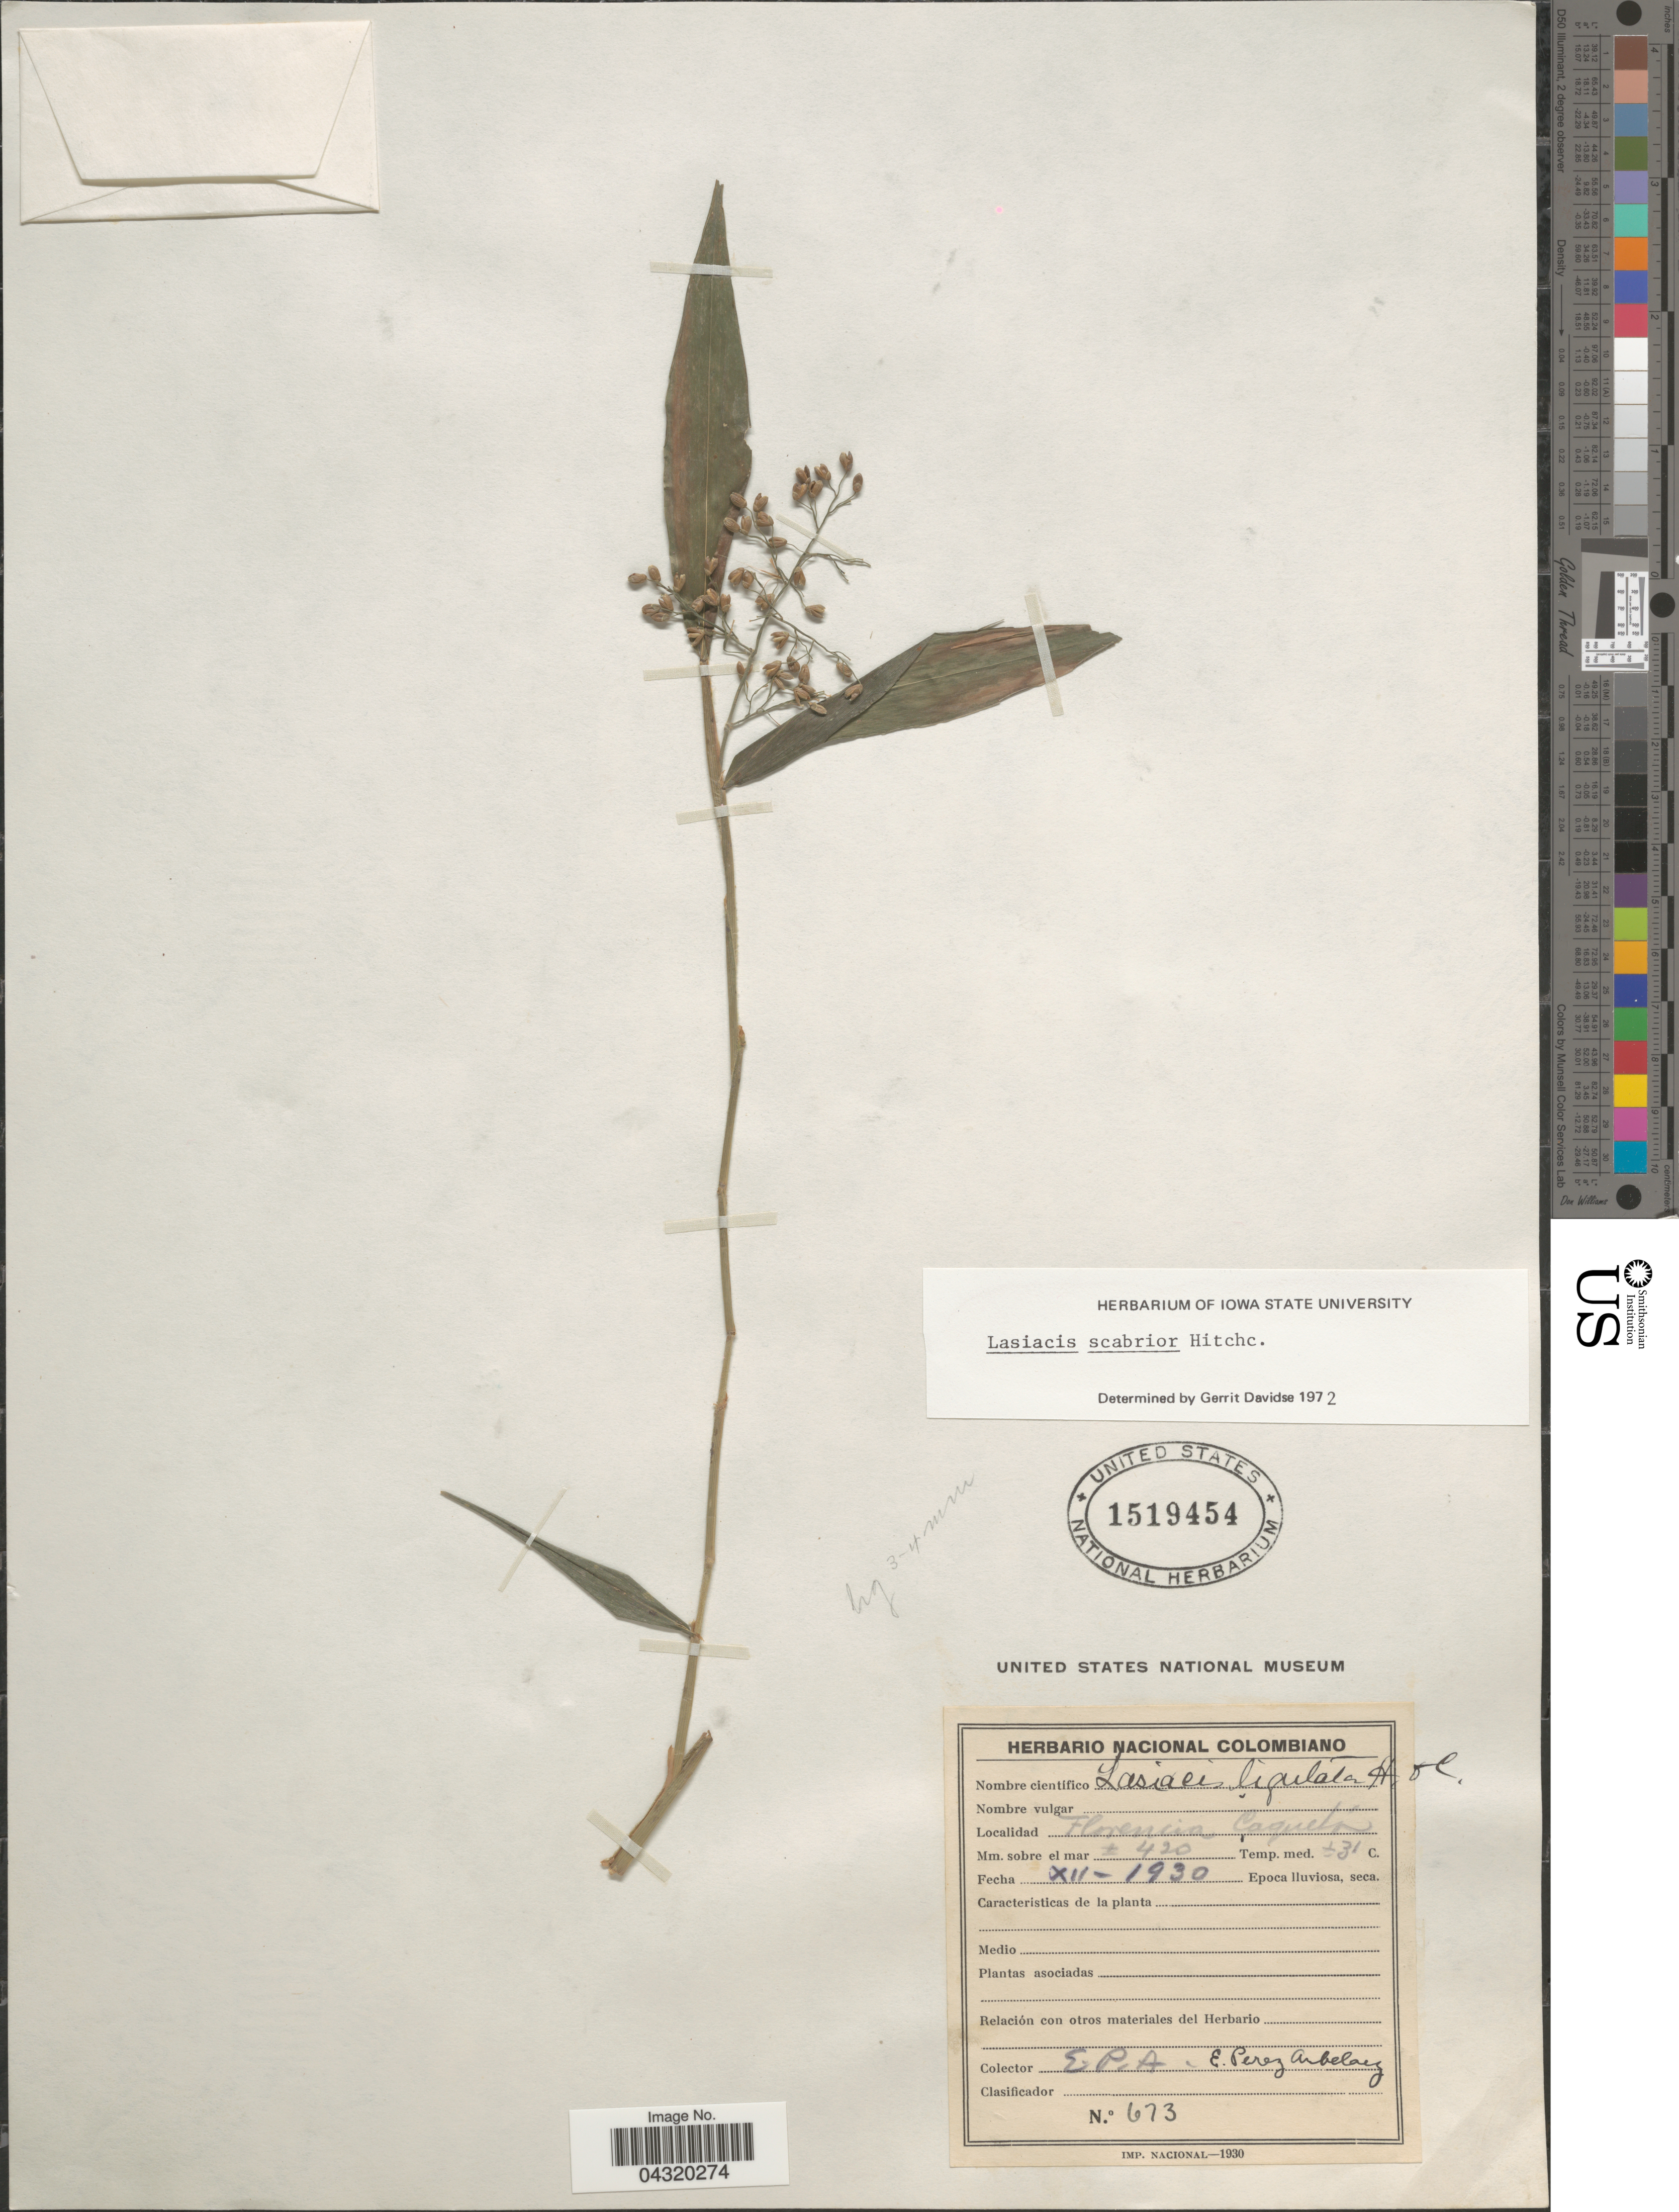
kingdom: Plantae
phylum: Tracheophyta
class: Liliopsida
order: Poales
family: Poaceae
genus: Lasiacis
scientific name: Lasiacis scabrior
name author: Hitchc.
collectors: E. Pérez Arbeláez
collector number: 673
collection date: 1930-12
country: Colombia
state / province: Caquetá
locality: Florencia.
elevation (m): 420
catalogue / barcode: US 1519454